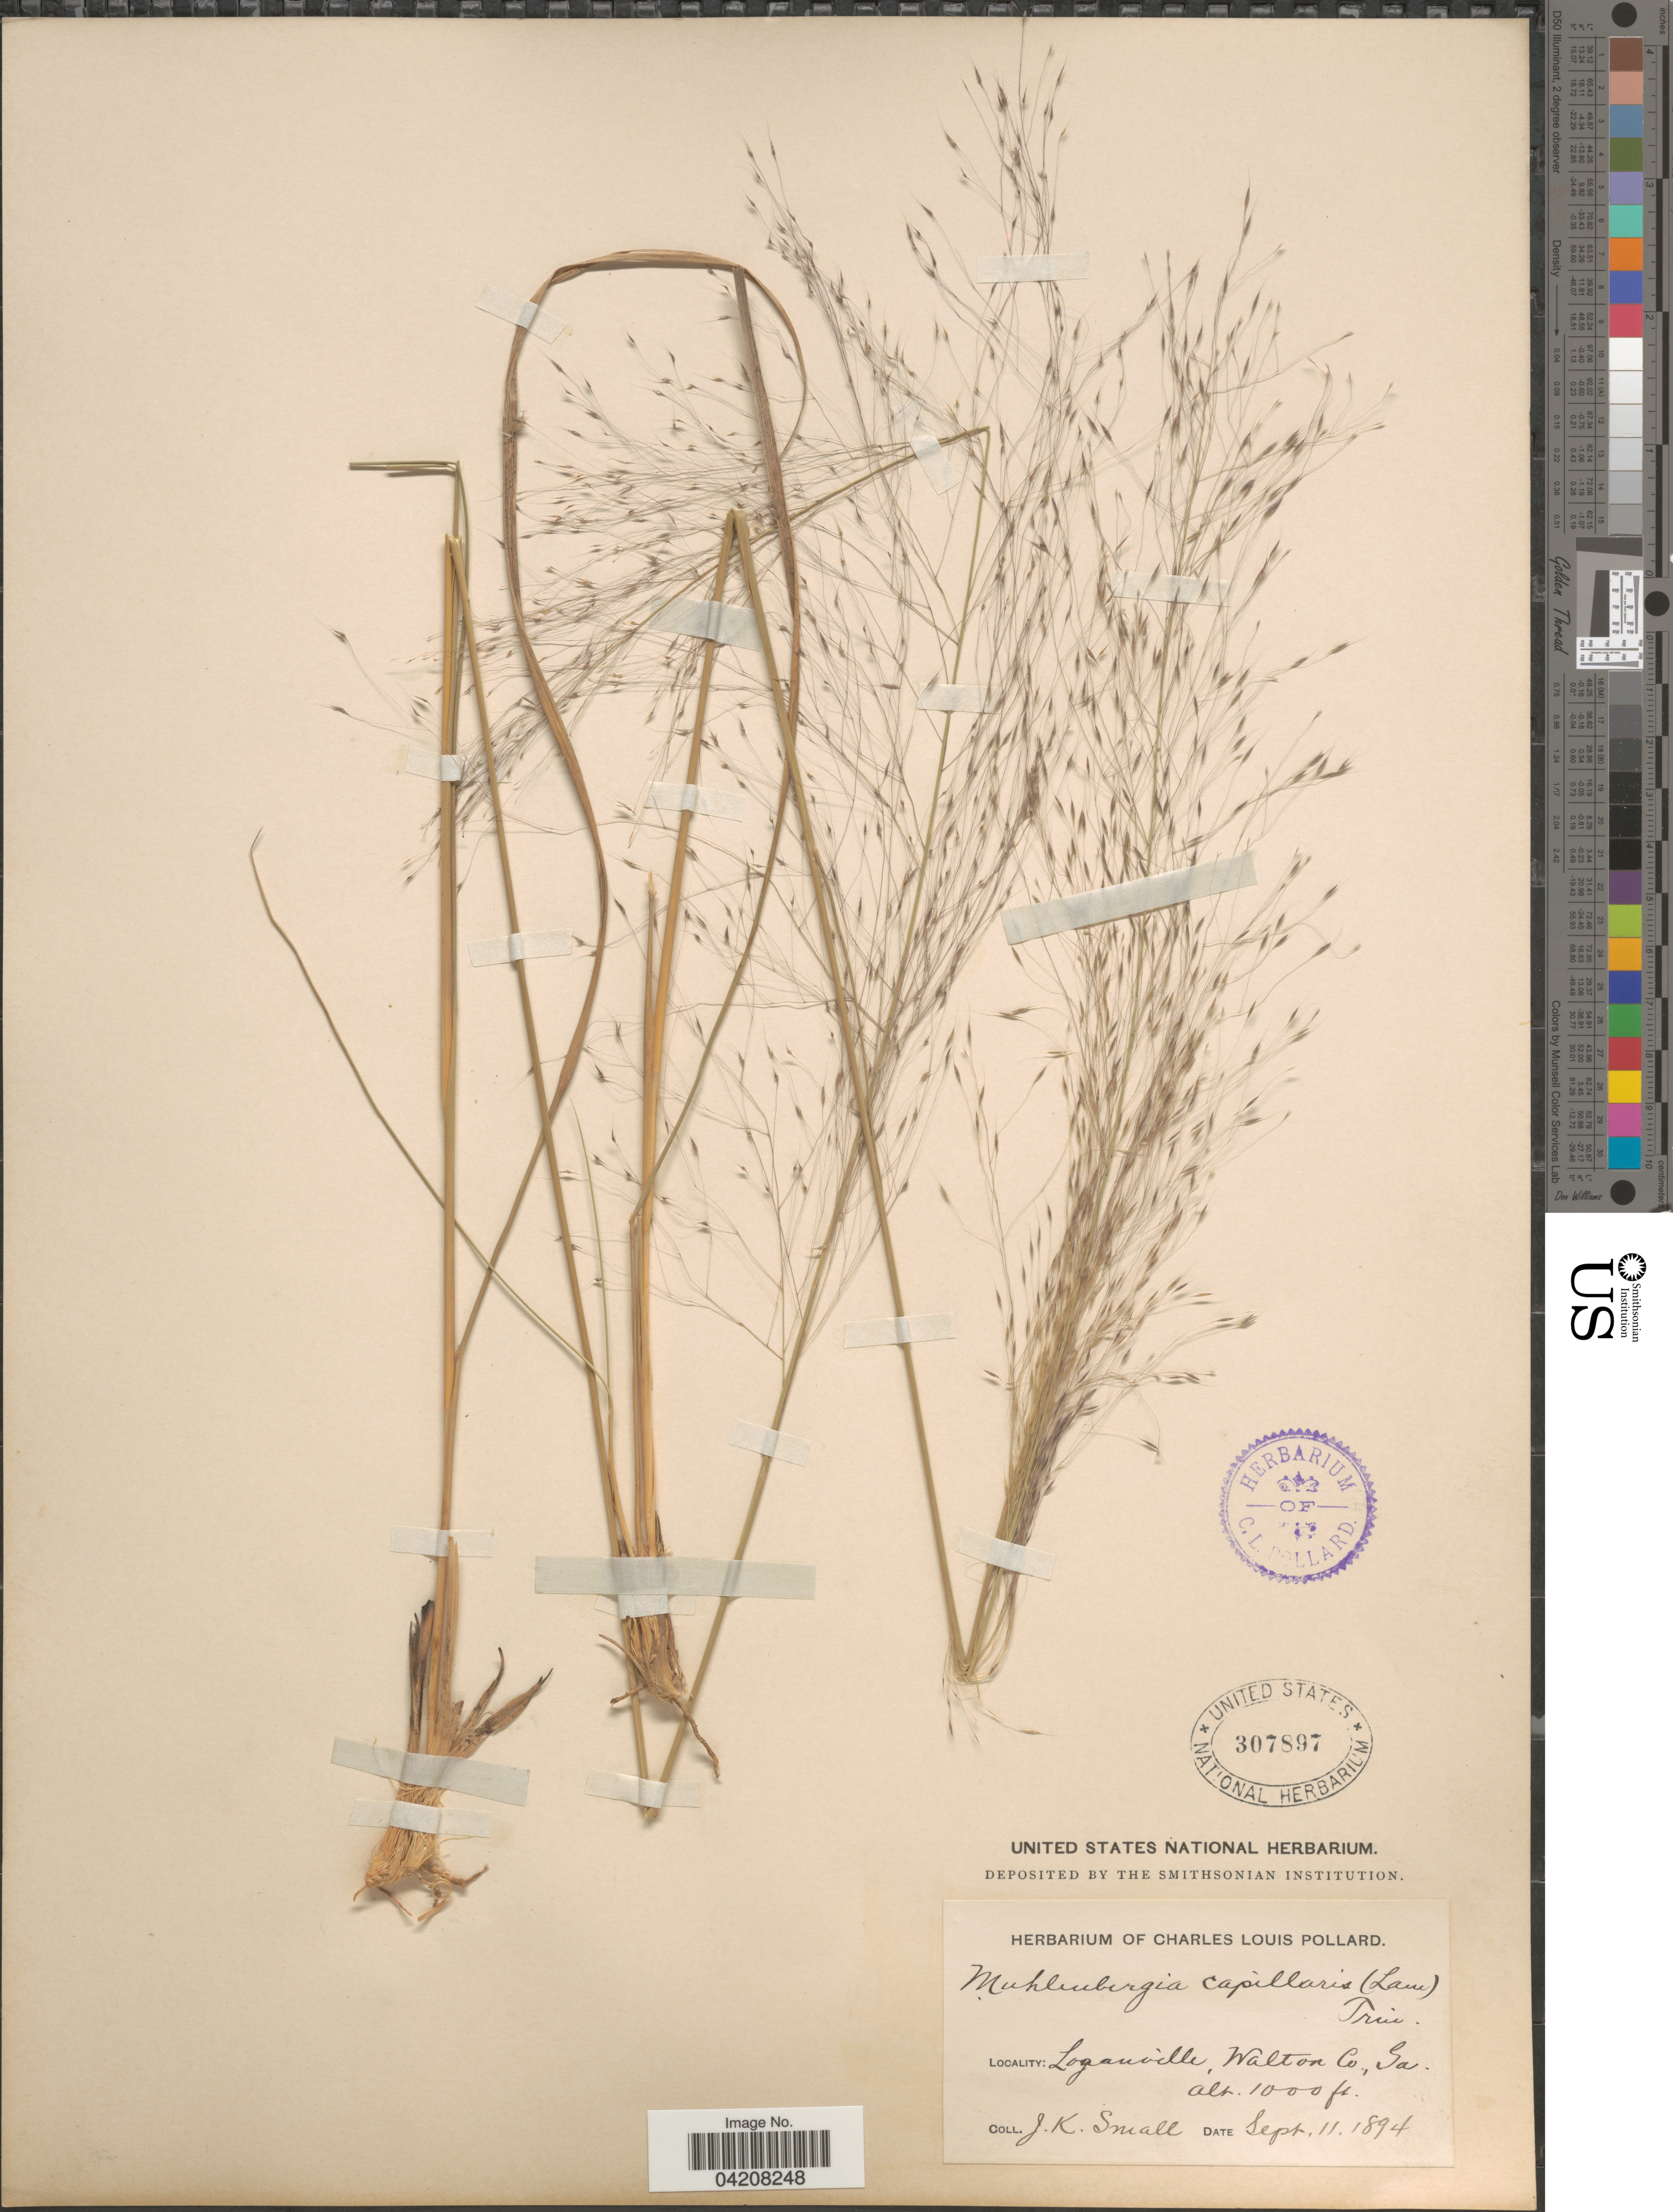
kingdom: Plantae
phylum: Tracheophyta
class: Liliopsida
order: Poales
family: Poaceae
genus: Muhlenbergia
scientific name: Muhlenbergia capillaris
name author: (Lam.) Trin.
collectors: J. K. Small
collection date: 1894-09-11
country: United States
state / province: Georgia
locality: Loganville, Walton Co.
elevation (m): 305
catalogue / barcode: US 307897